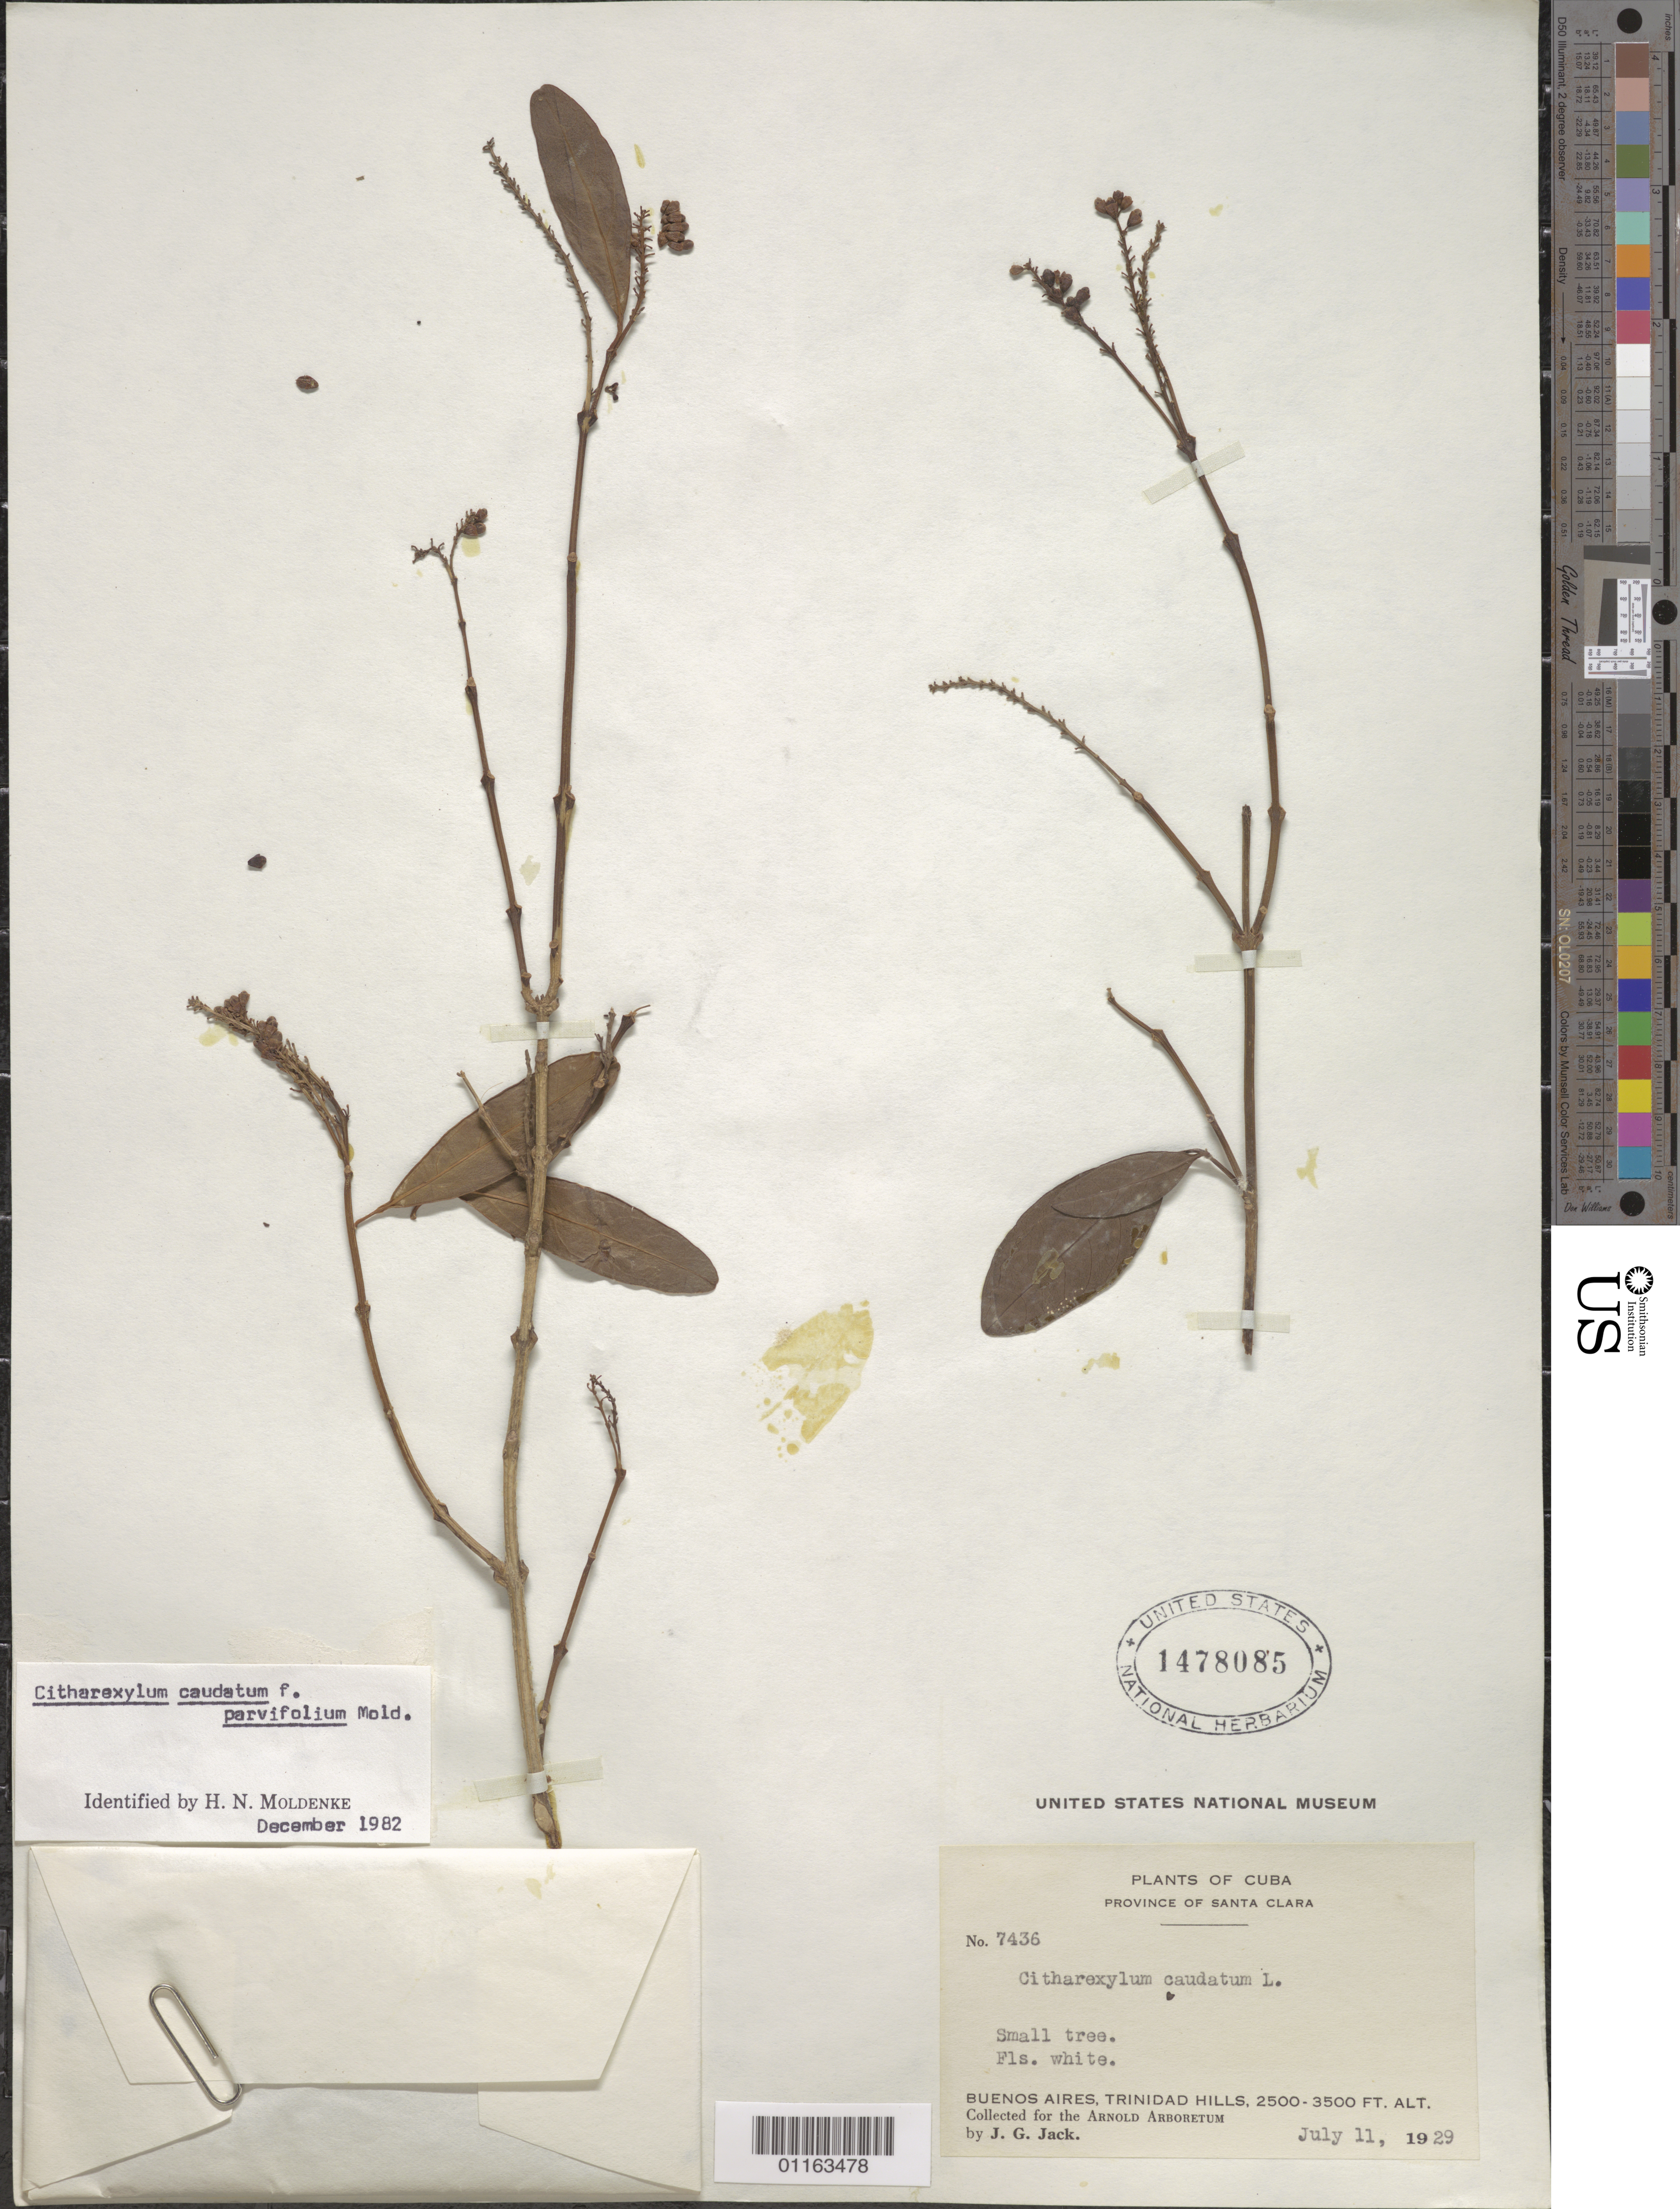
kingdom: Plantae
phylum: Tracheophyta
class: Magnoliopsida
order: Lamiales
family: Verbenaceae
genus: Citharexylum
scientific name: Citharexylum caudatum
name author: L.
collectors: J. G. Jack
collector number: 7436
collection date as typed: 11 Jul 1929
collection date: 1929-07-11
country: Cuba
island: Cuba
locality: Buenos Aires, Trinidad Hills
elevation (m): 762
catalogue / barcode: US 1478085